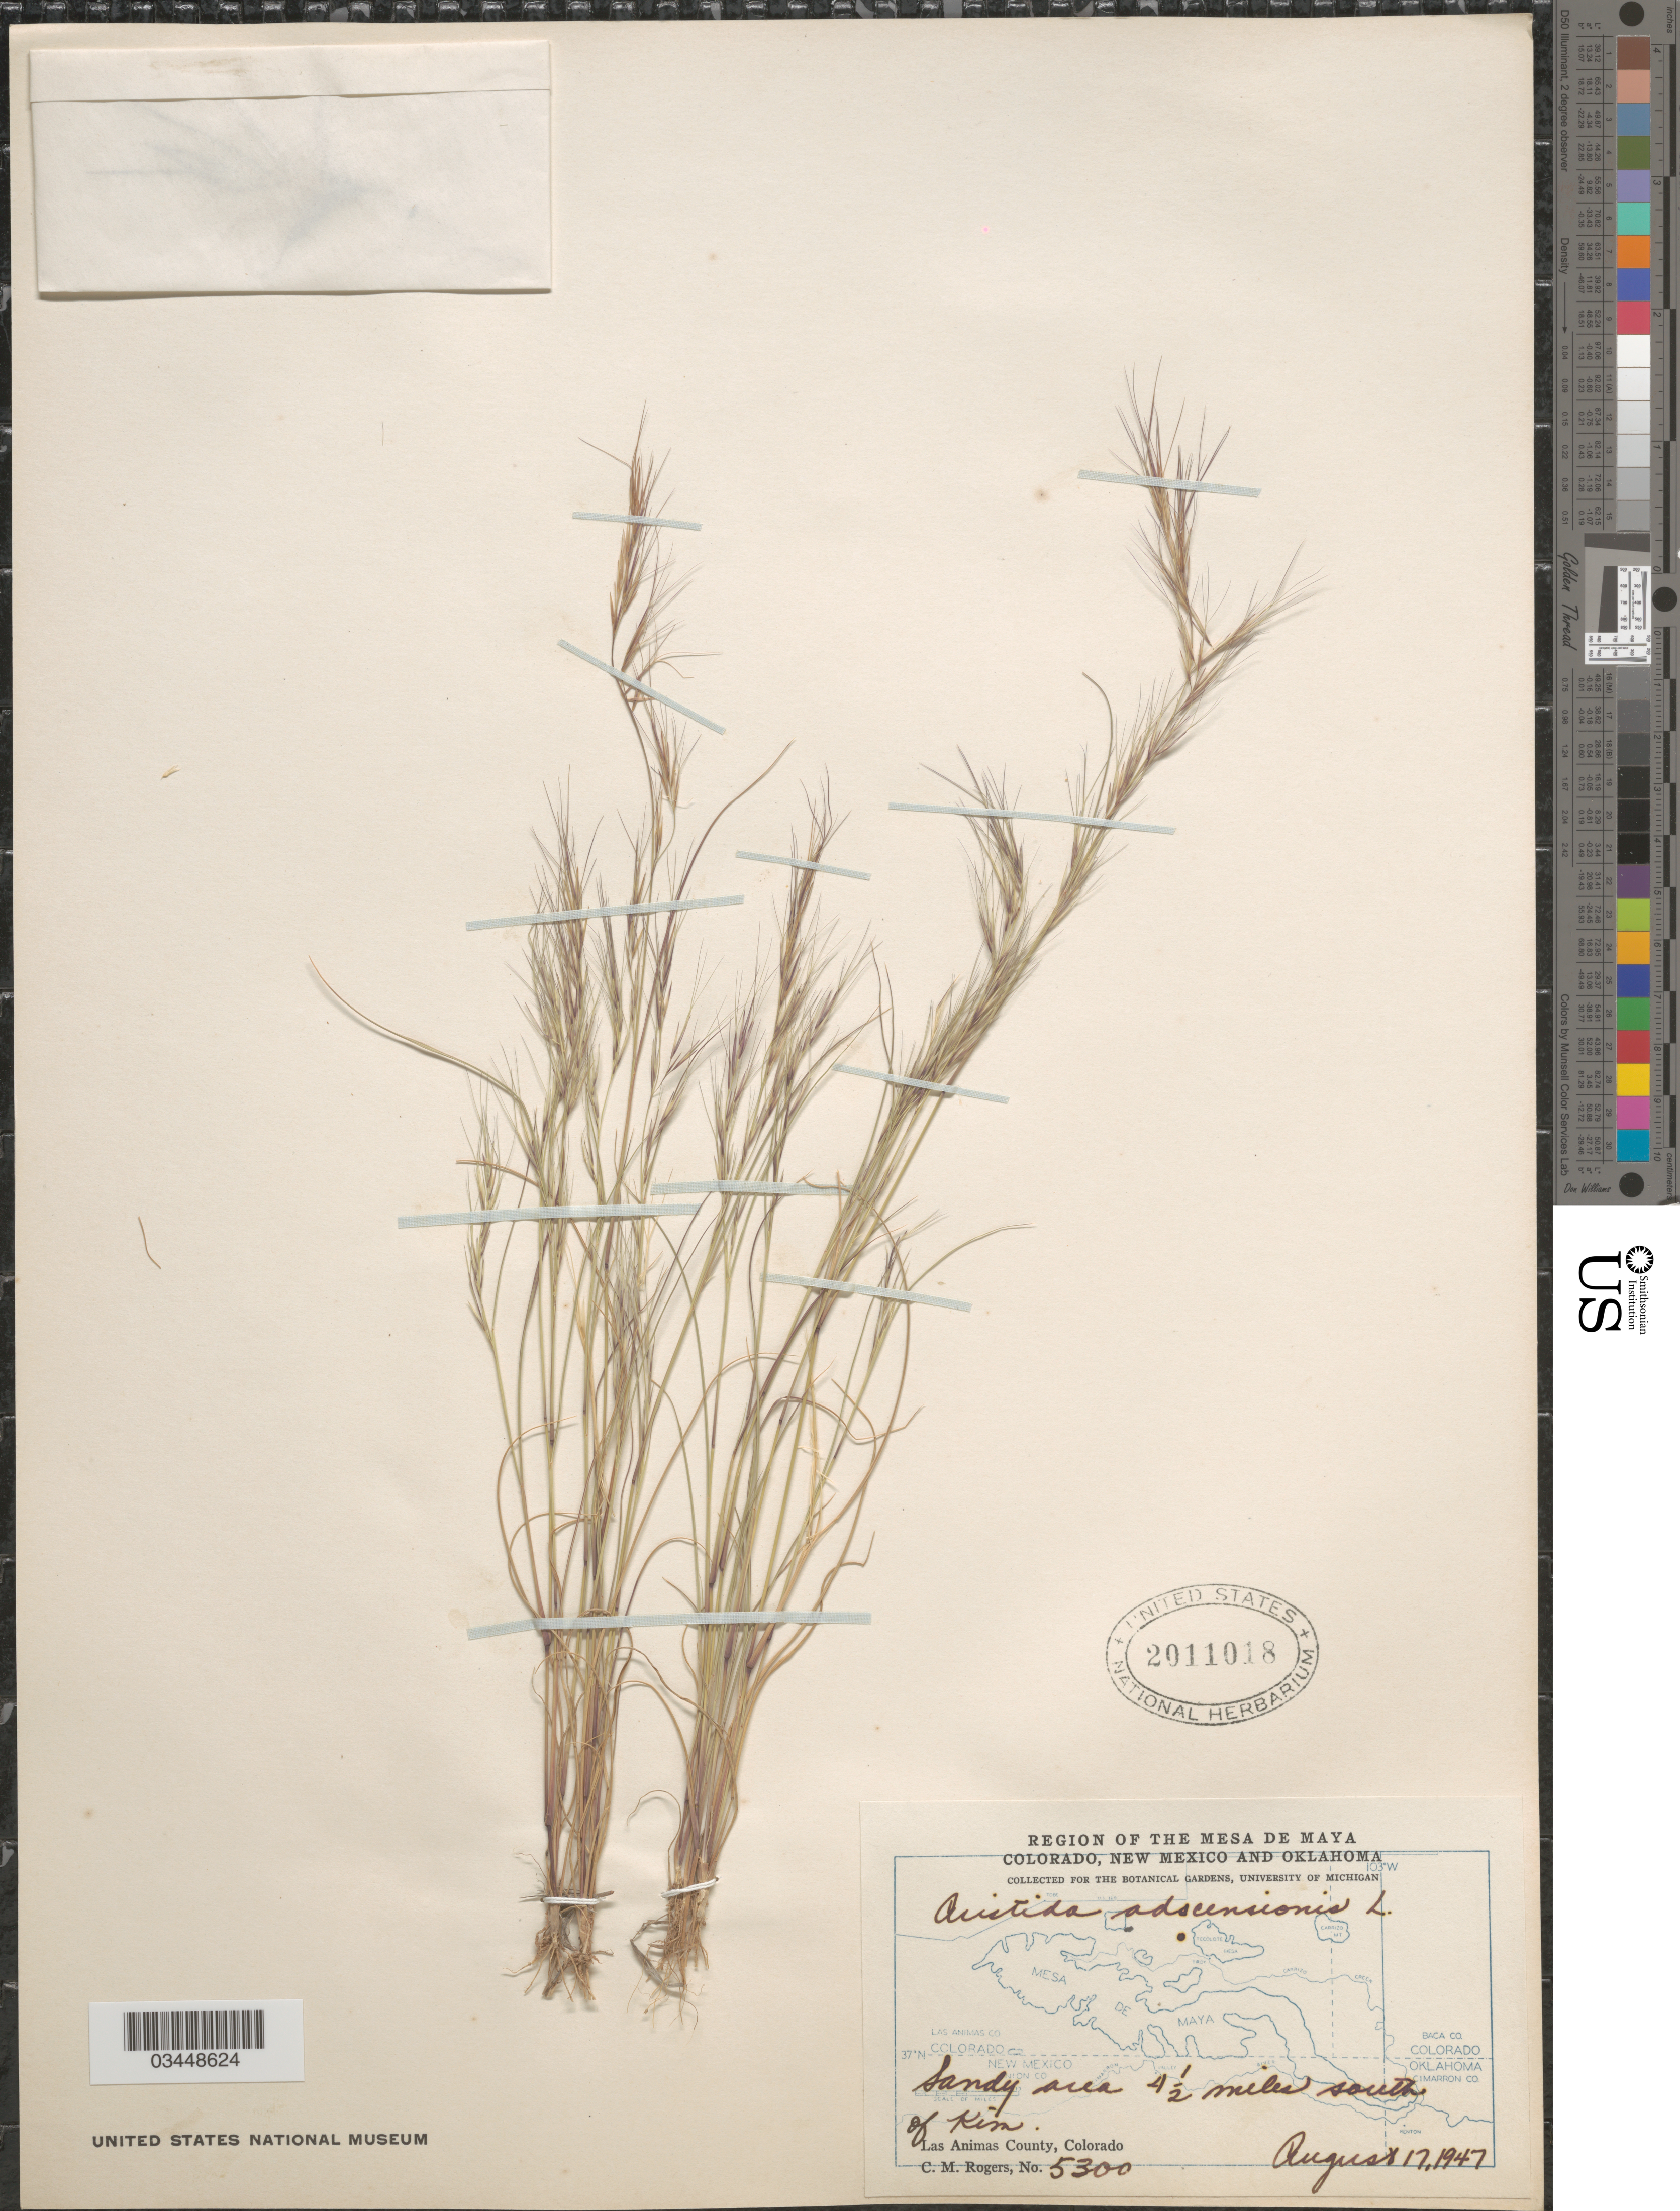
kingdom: Plantae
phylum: Tracheophyta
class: Liliopsida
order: Poales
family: Poaceae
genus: Aristida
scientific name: Aristida adscensionis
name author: L.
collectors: C. M. Rogers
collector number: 5300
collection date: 1947-08-17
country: United States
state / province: Colorado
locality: Region of the Mesa de Maya. Sandy area 4½ miles south of Kim. Las Animas County.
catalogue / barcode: US 2011018